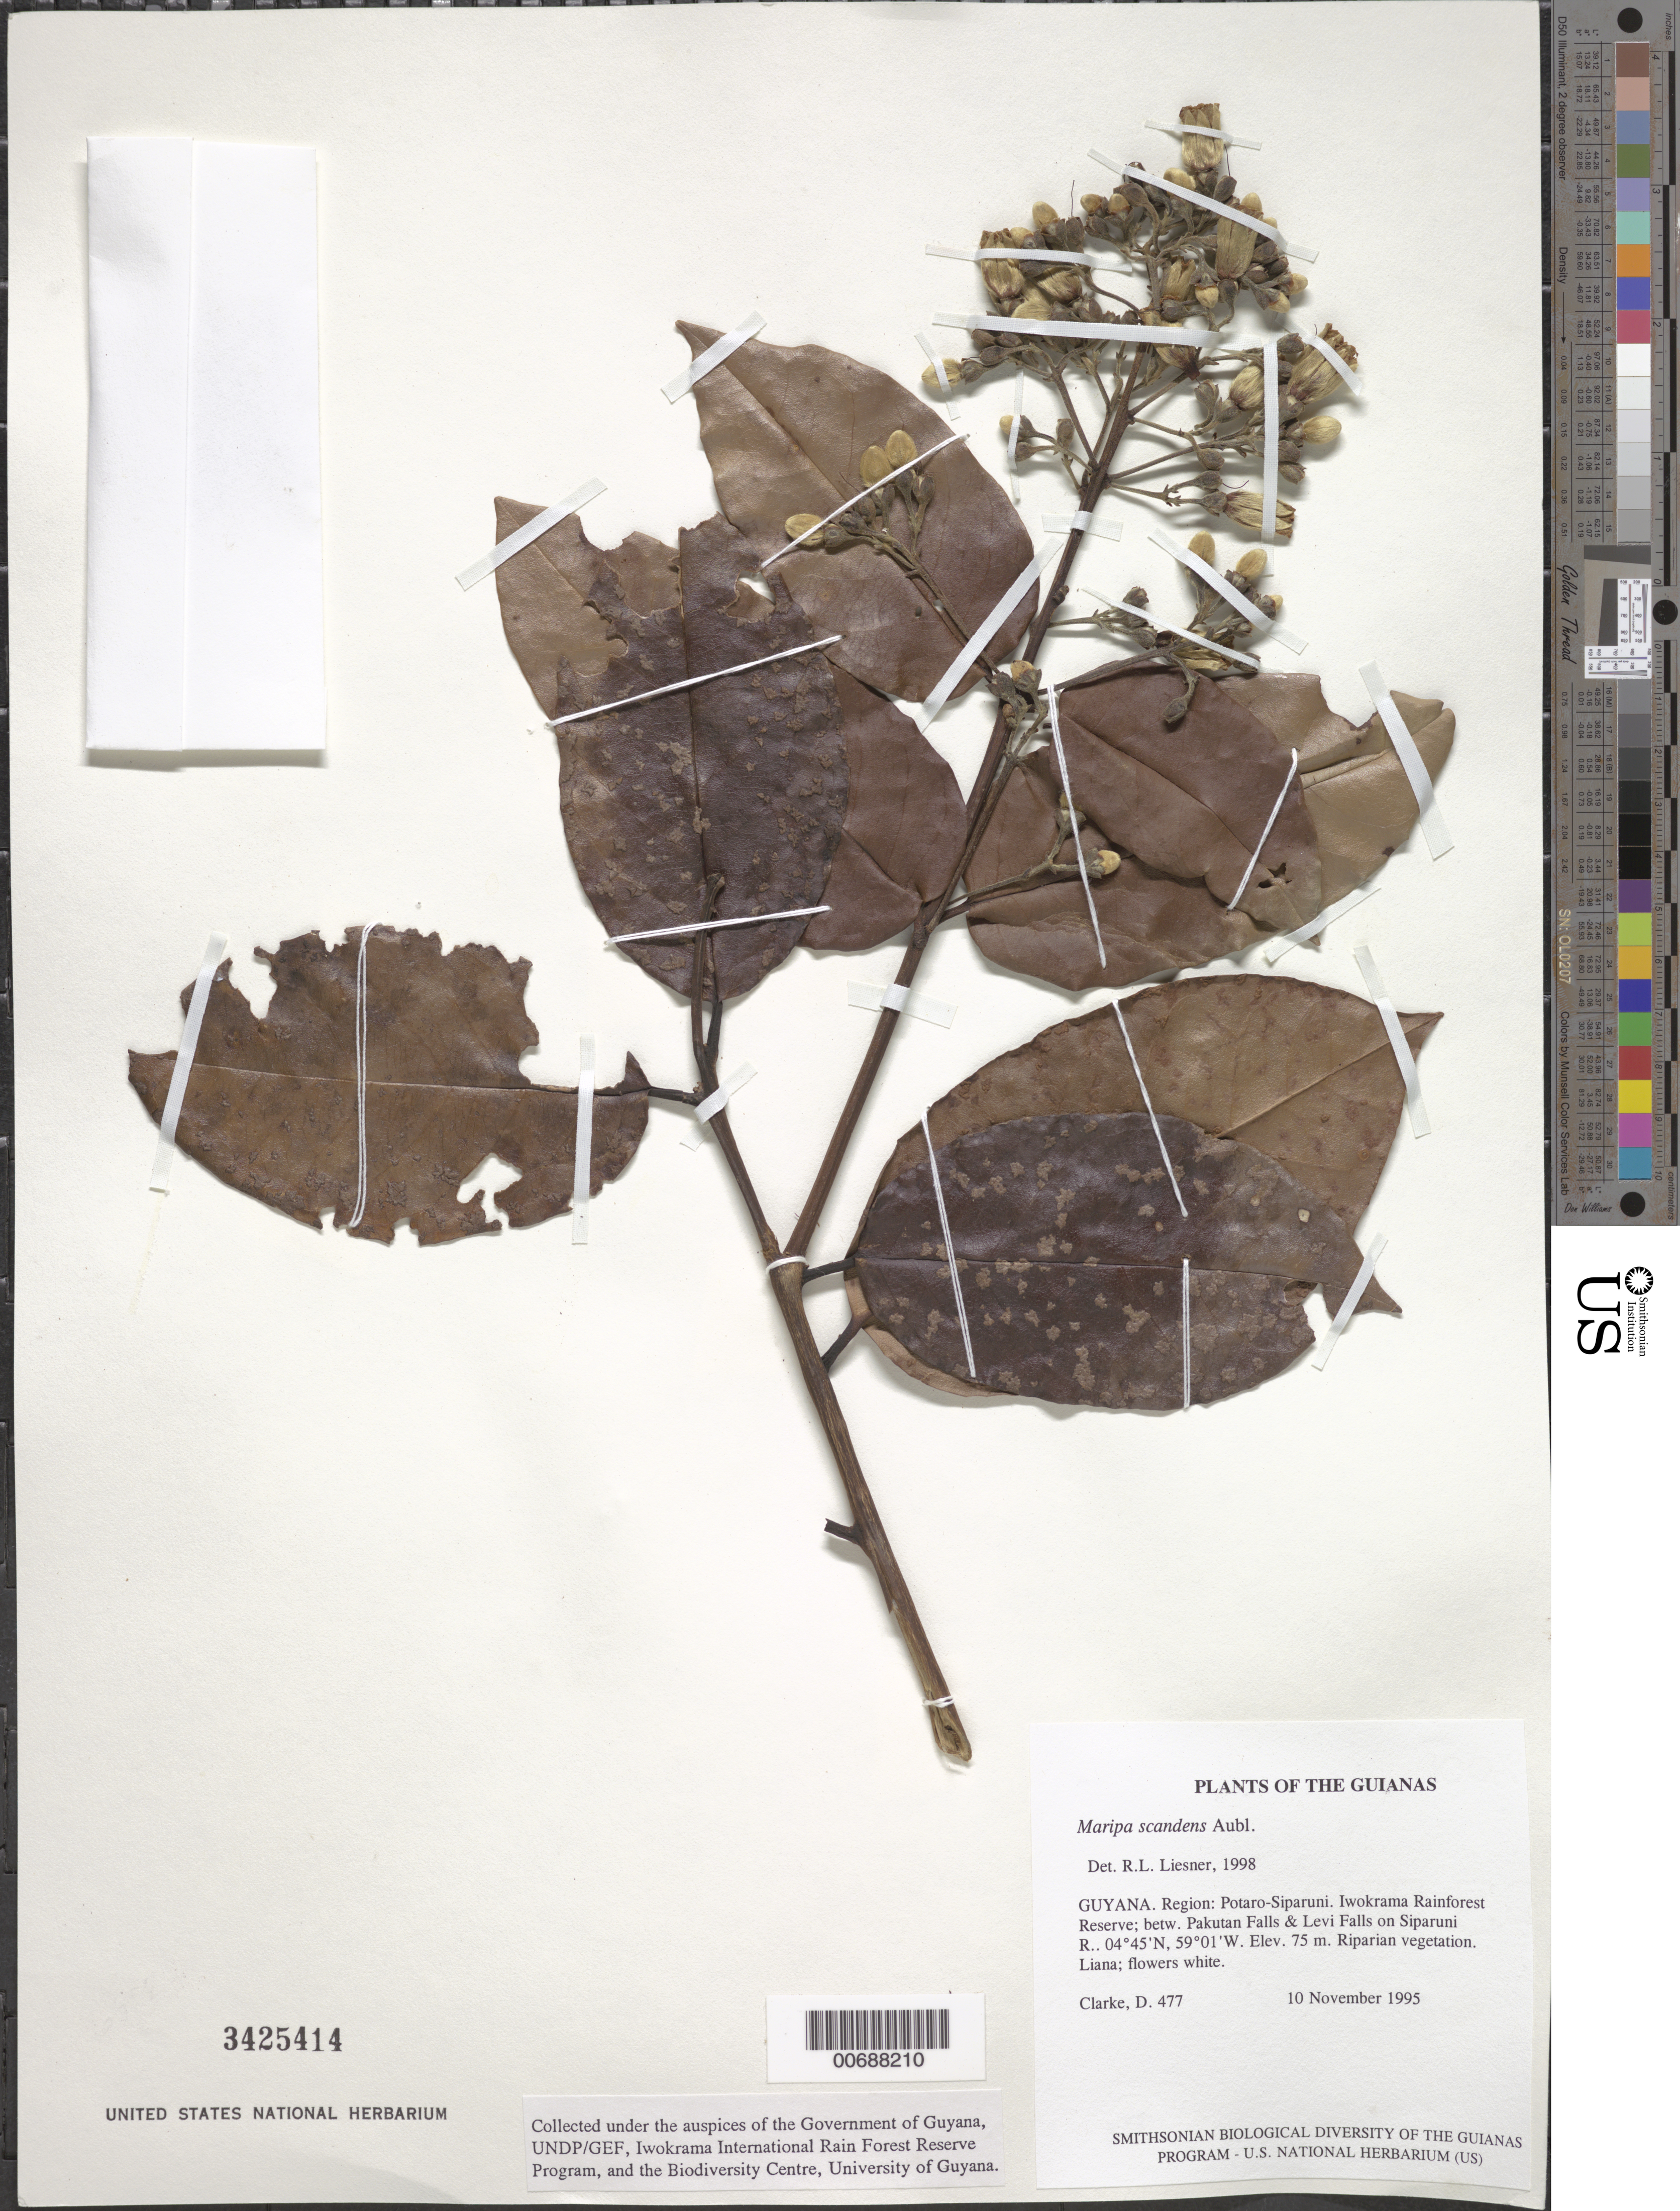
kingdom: Plantae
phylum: Tracheophyta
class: Magnoliopsida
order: Solanales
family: Convolvulaceae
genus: Maripa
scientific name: Maripa scandens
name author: Aubl.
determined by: Liesner, R. L.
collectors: H. D. Clarke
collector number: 477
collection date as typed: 10 November 1995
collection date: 1995-11-10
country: Guyana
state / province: Potaro-Siparuni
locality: Iwokrama Rainforest Reserve; betw. Pakutau Falls & Levi Falls on Siparuni R.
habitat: Riparian vegetation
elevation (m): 75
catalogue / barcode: US 3425414